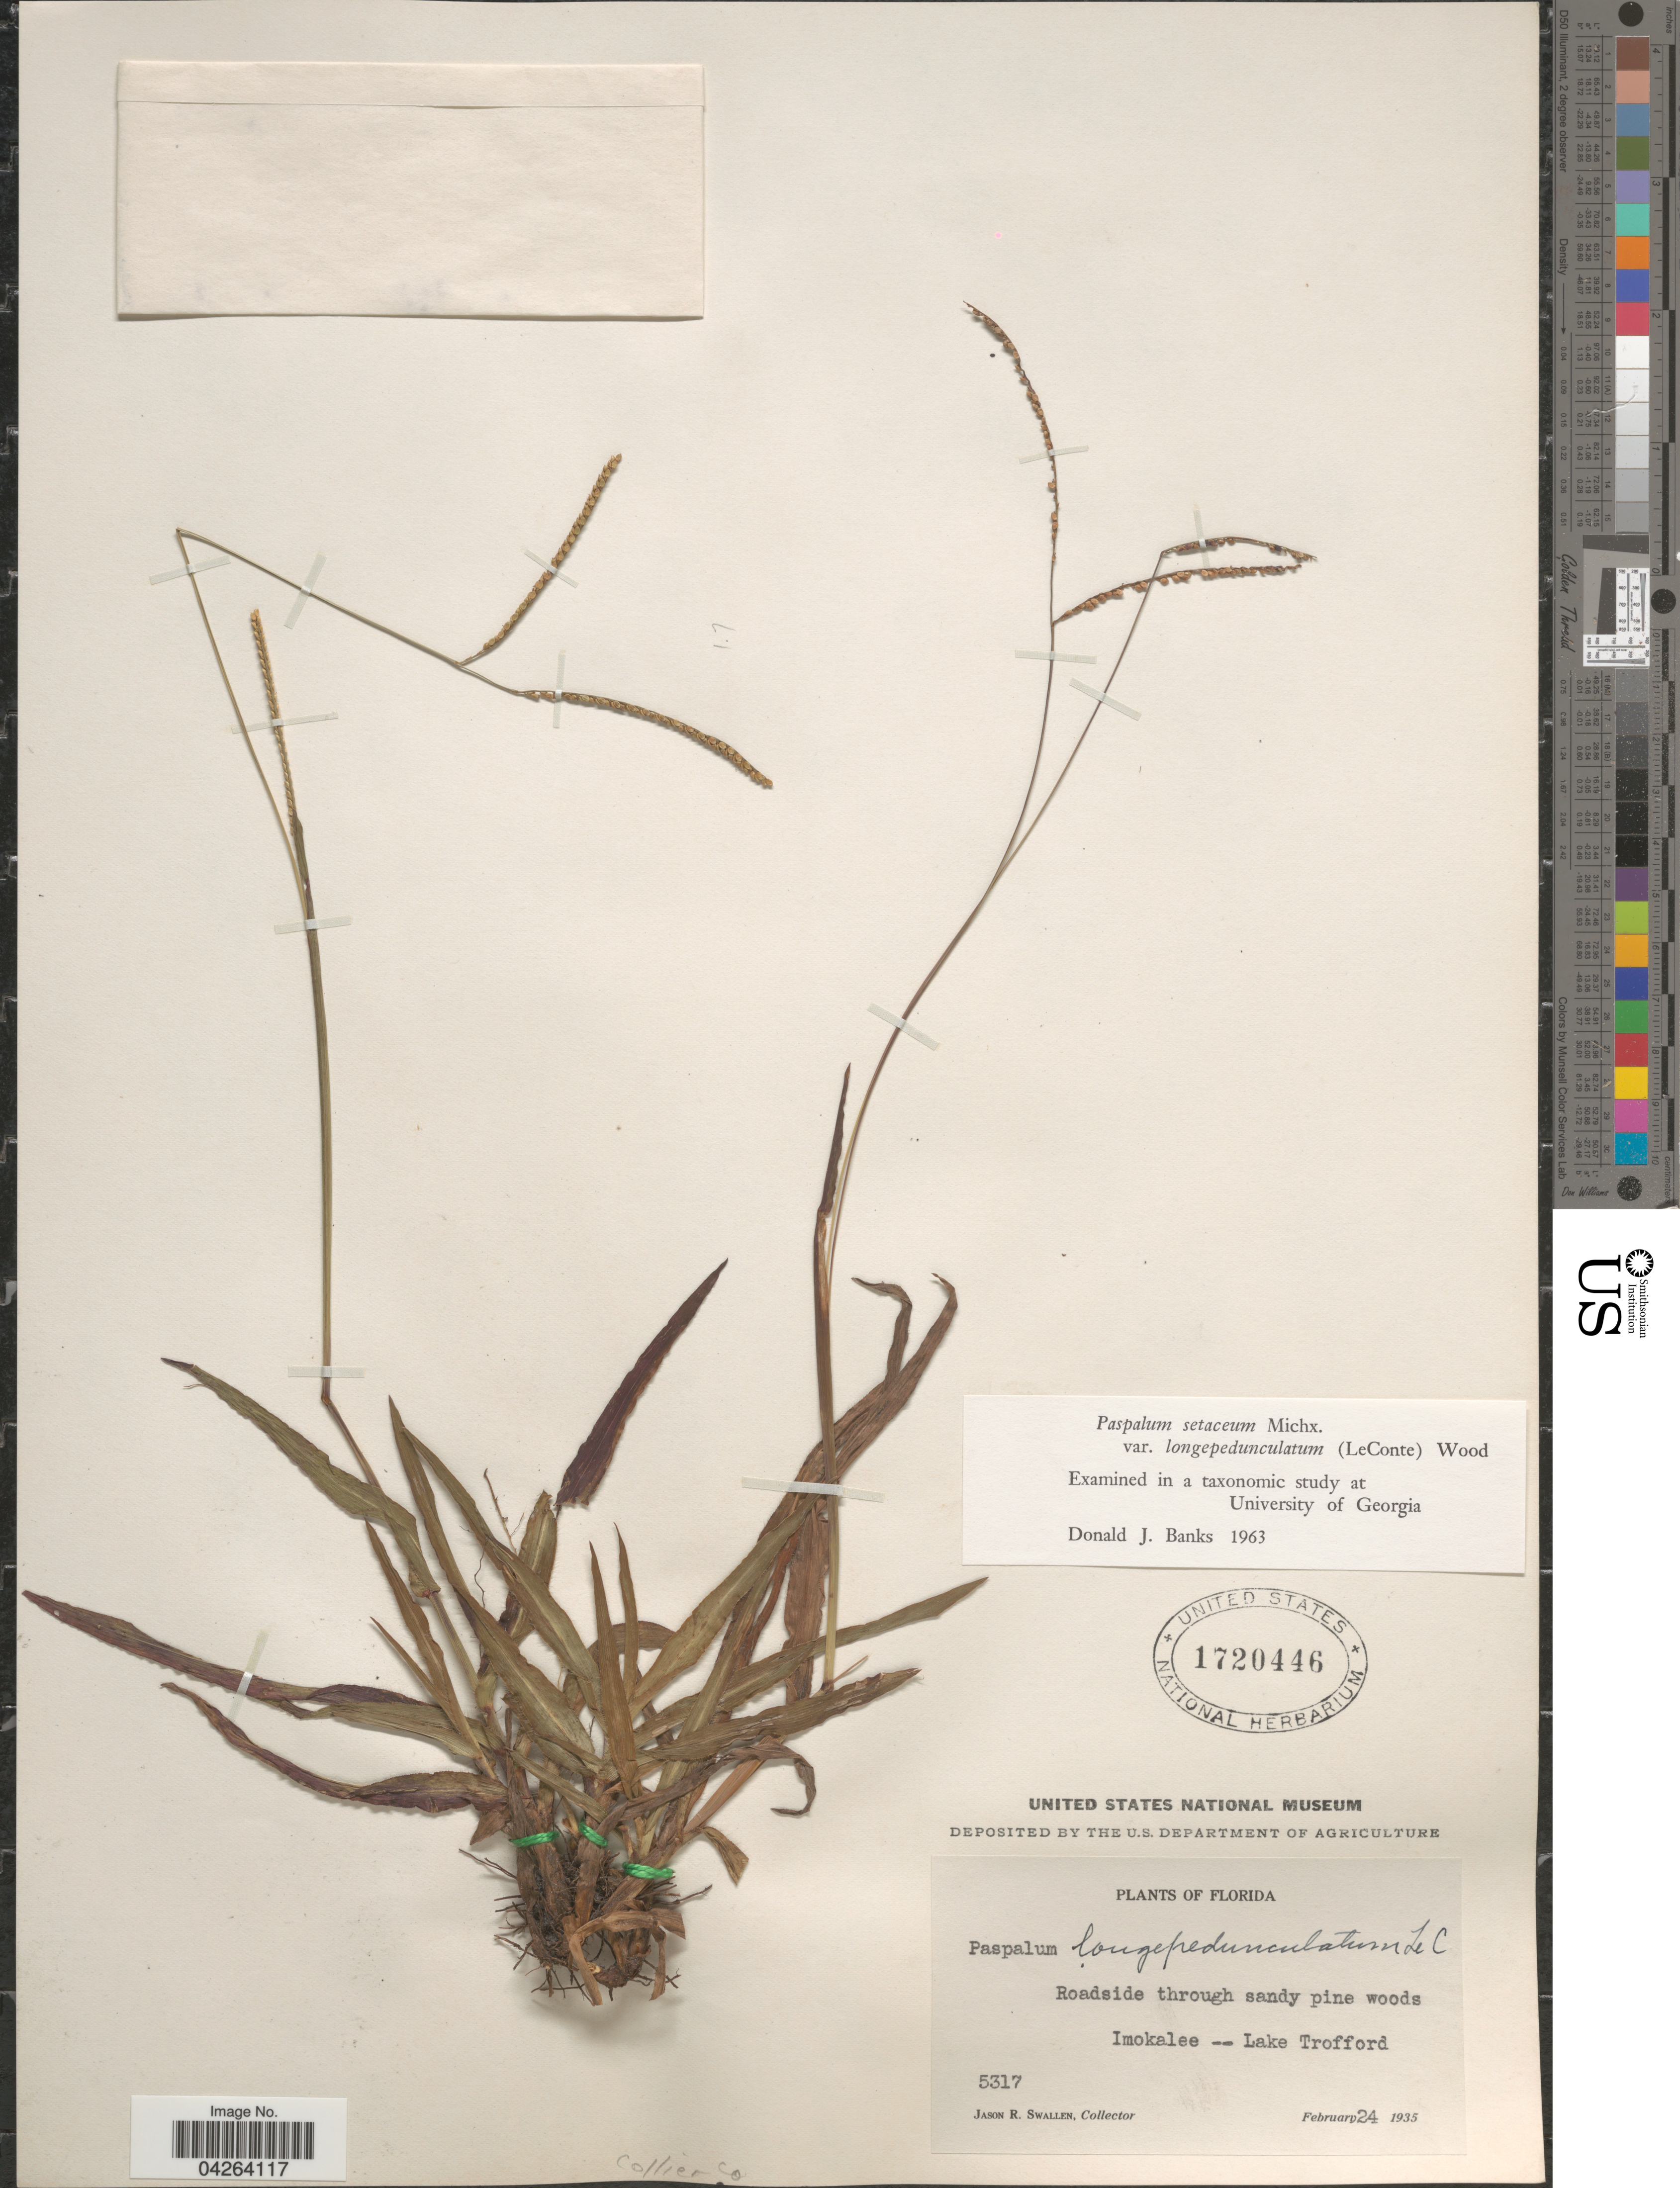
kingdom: Plantae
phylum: Tracheophyta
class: Liliopsida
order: Poales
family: Poaceae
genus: Paspalum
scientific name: Paspalum setaceum var. longipedunculatum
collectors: J. R. Swallen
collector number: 5317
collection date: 1935-02-24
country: United States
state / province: Florida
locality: Roadside through sandy pine woods. Imokalee--Lake Trofford. Collier Co.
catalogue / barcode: US 1720446